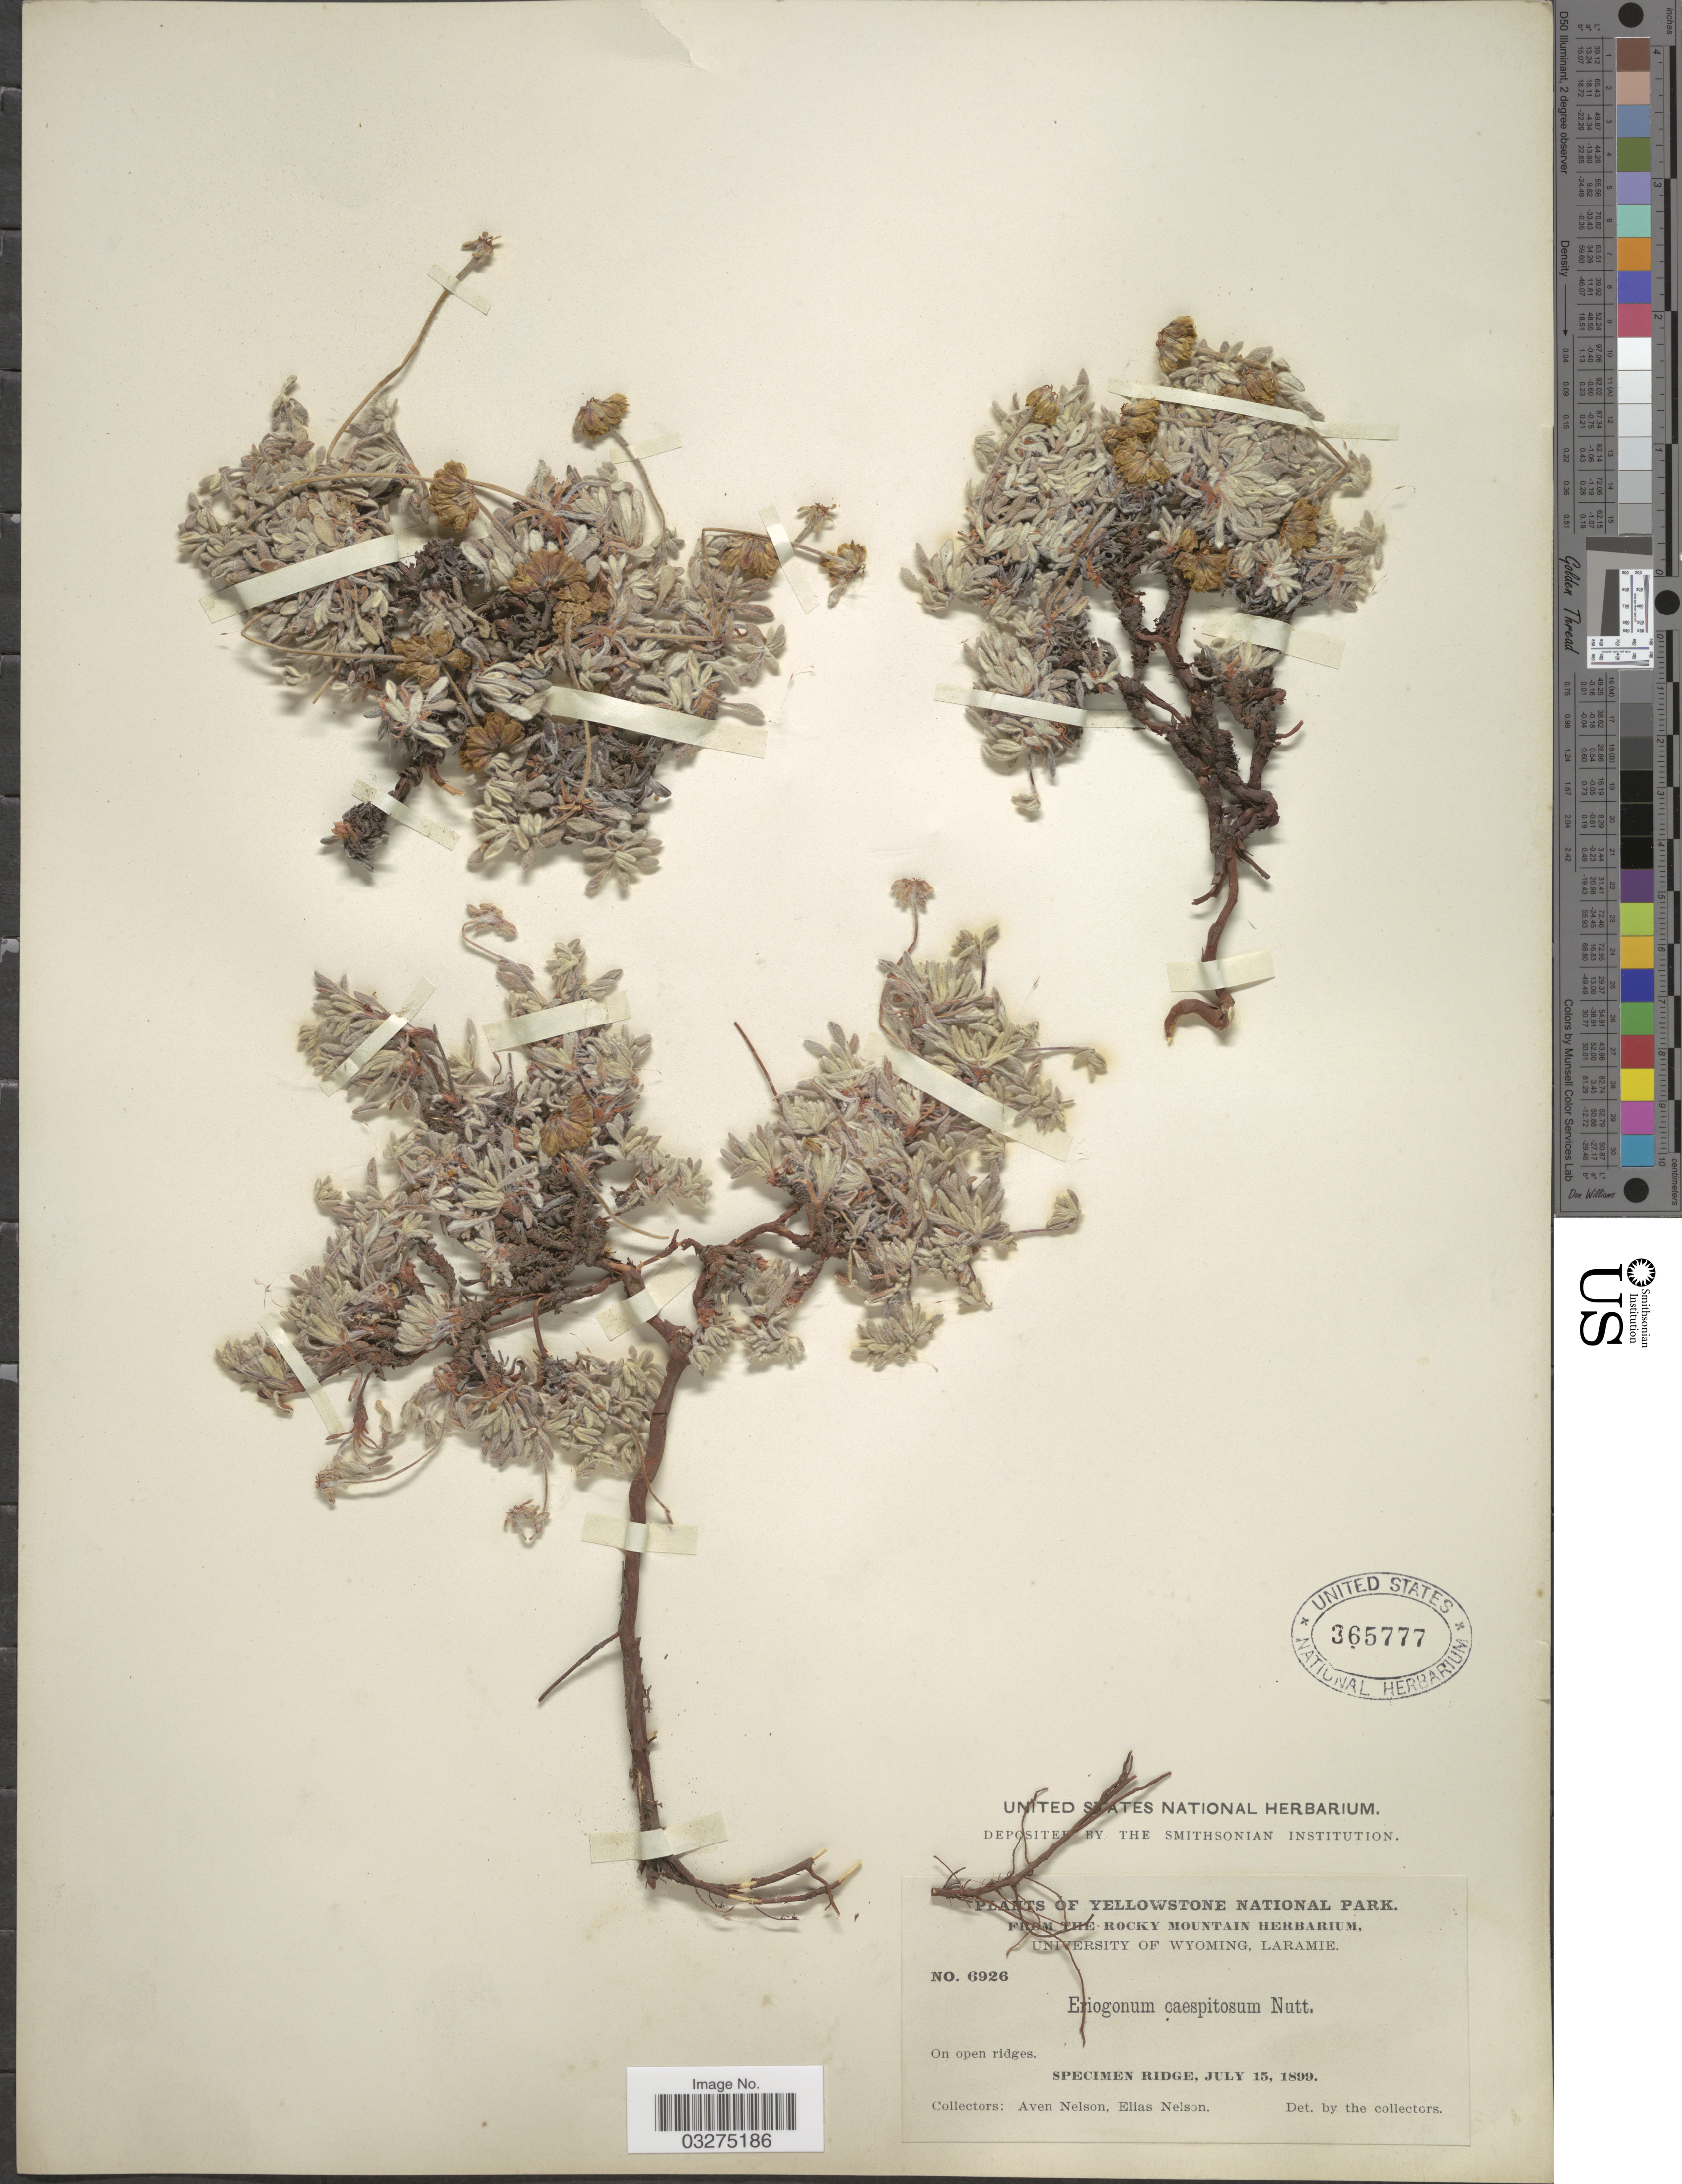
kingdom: Plantae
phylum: Tracheophyta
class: Magnoliopsida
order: Caryophyllales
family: Polygonaceae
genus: Eriogonum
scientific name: Eriogonum caespitosum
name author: Nutt.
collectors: A. Nelson & E. Nelson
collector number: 6926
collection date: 1899-07-15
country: United States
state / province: Wyoming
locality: Yellowstone National Park. Specimen Ridge.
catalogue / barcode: US 365777